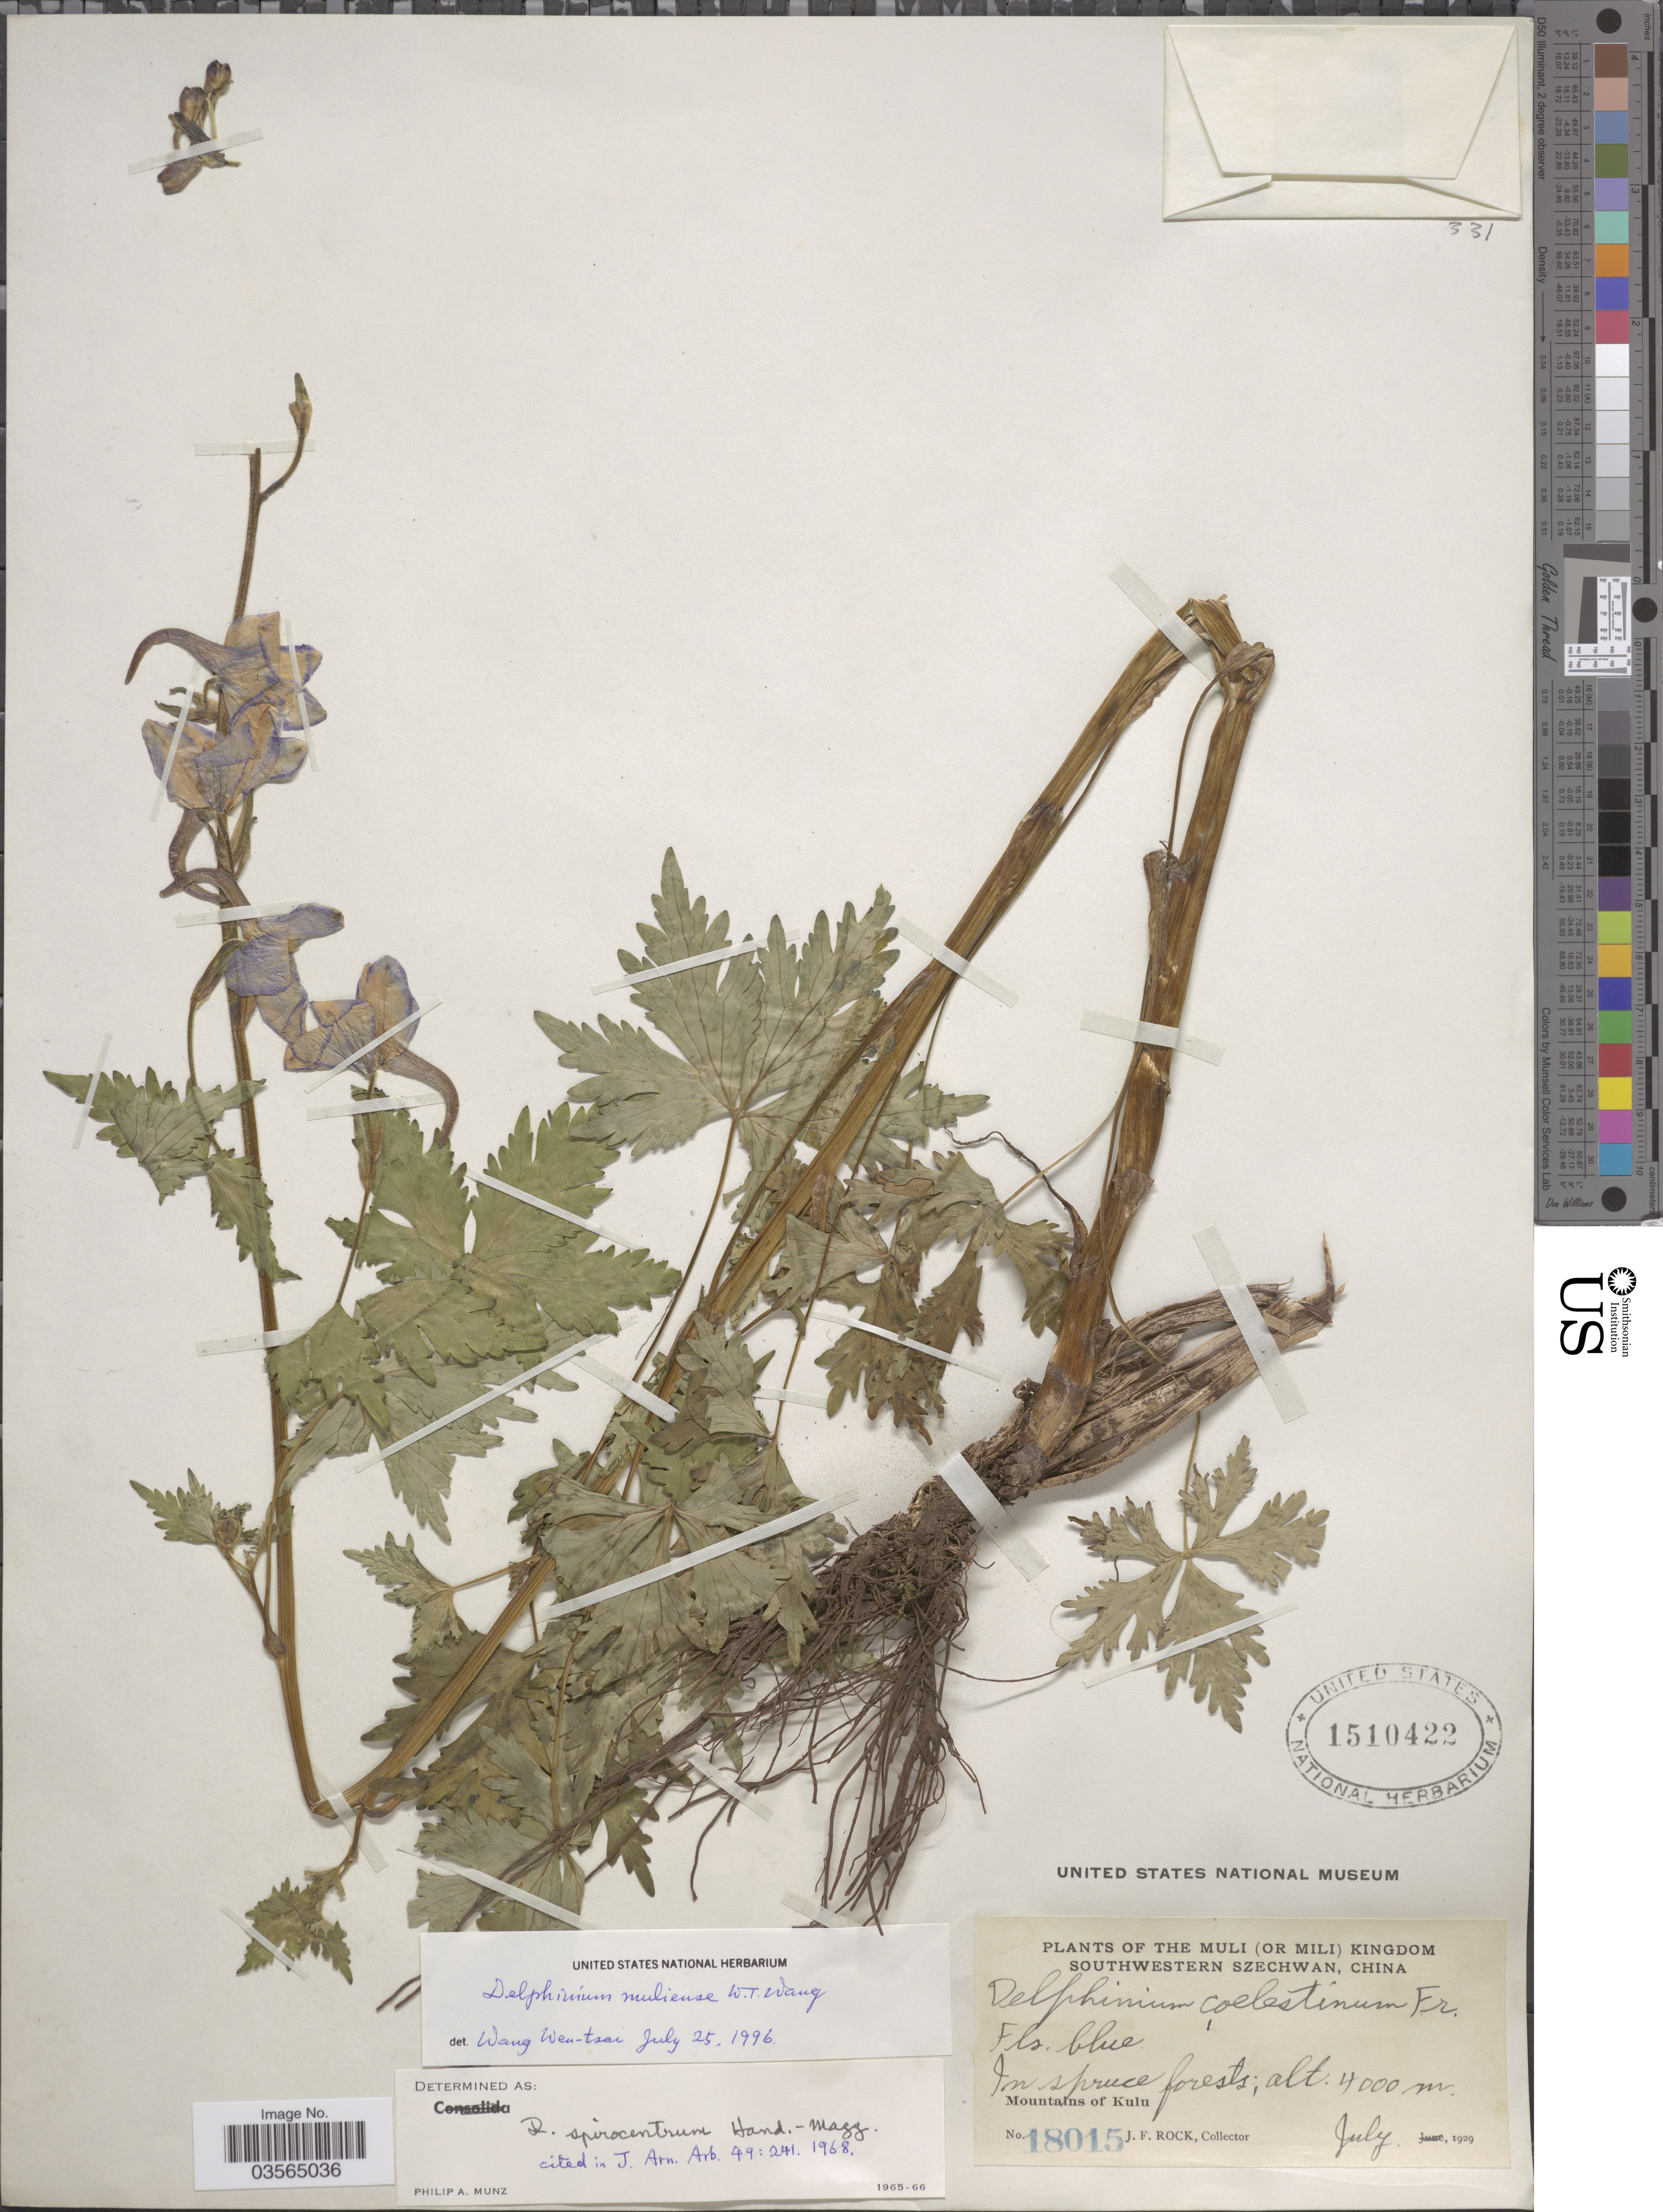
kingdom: Plantae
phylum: Tracheophyta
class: Magnoliopsida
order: Ranunculales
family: Ranunculaceae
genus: Delphinium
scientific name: Delphinium muliense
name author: W.T. Wang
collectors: J. Rock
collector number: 18015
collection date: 1929-07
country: China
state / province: Sichuan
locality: The Muli (or Mili) Kingdom. Southwestern Szechwan. Mountains of Kulu.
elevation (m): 4000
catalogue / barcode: US 1510422